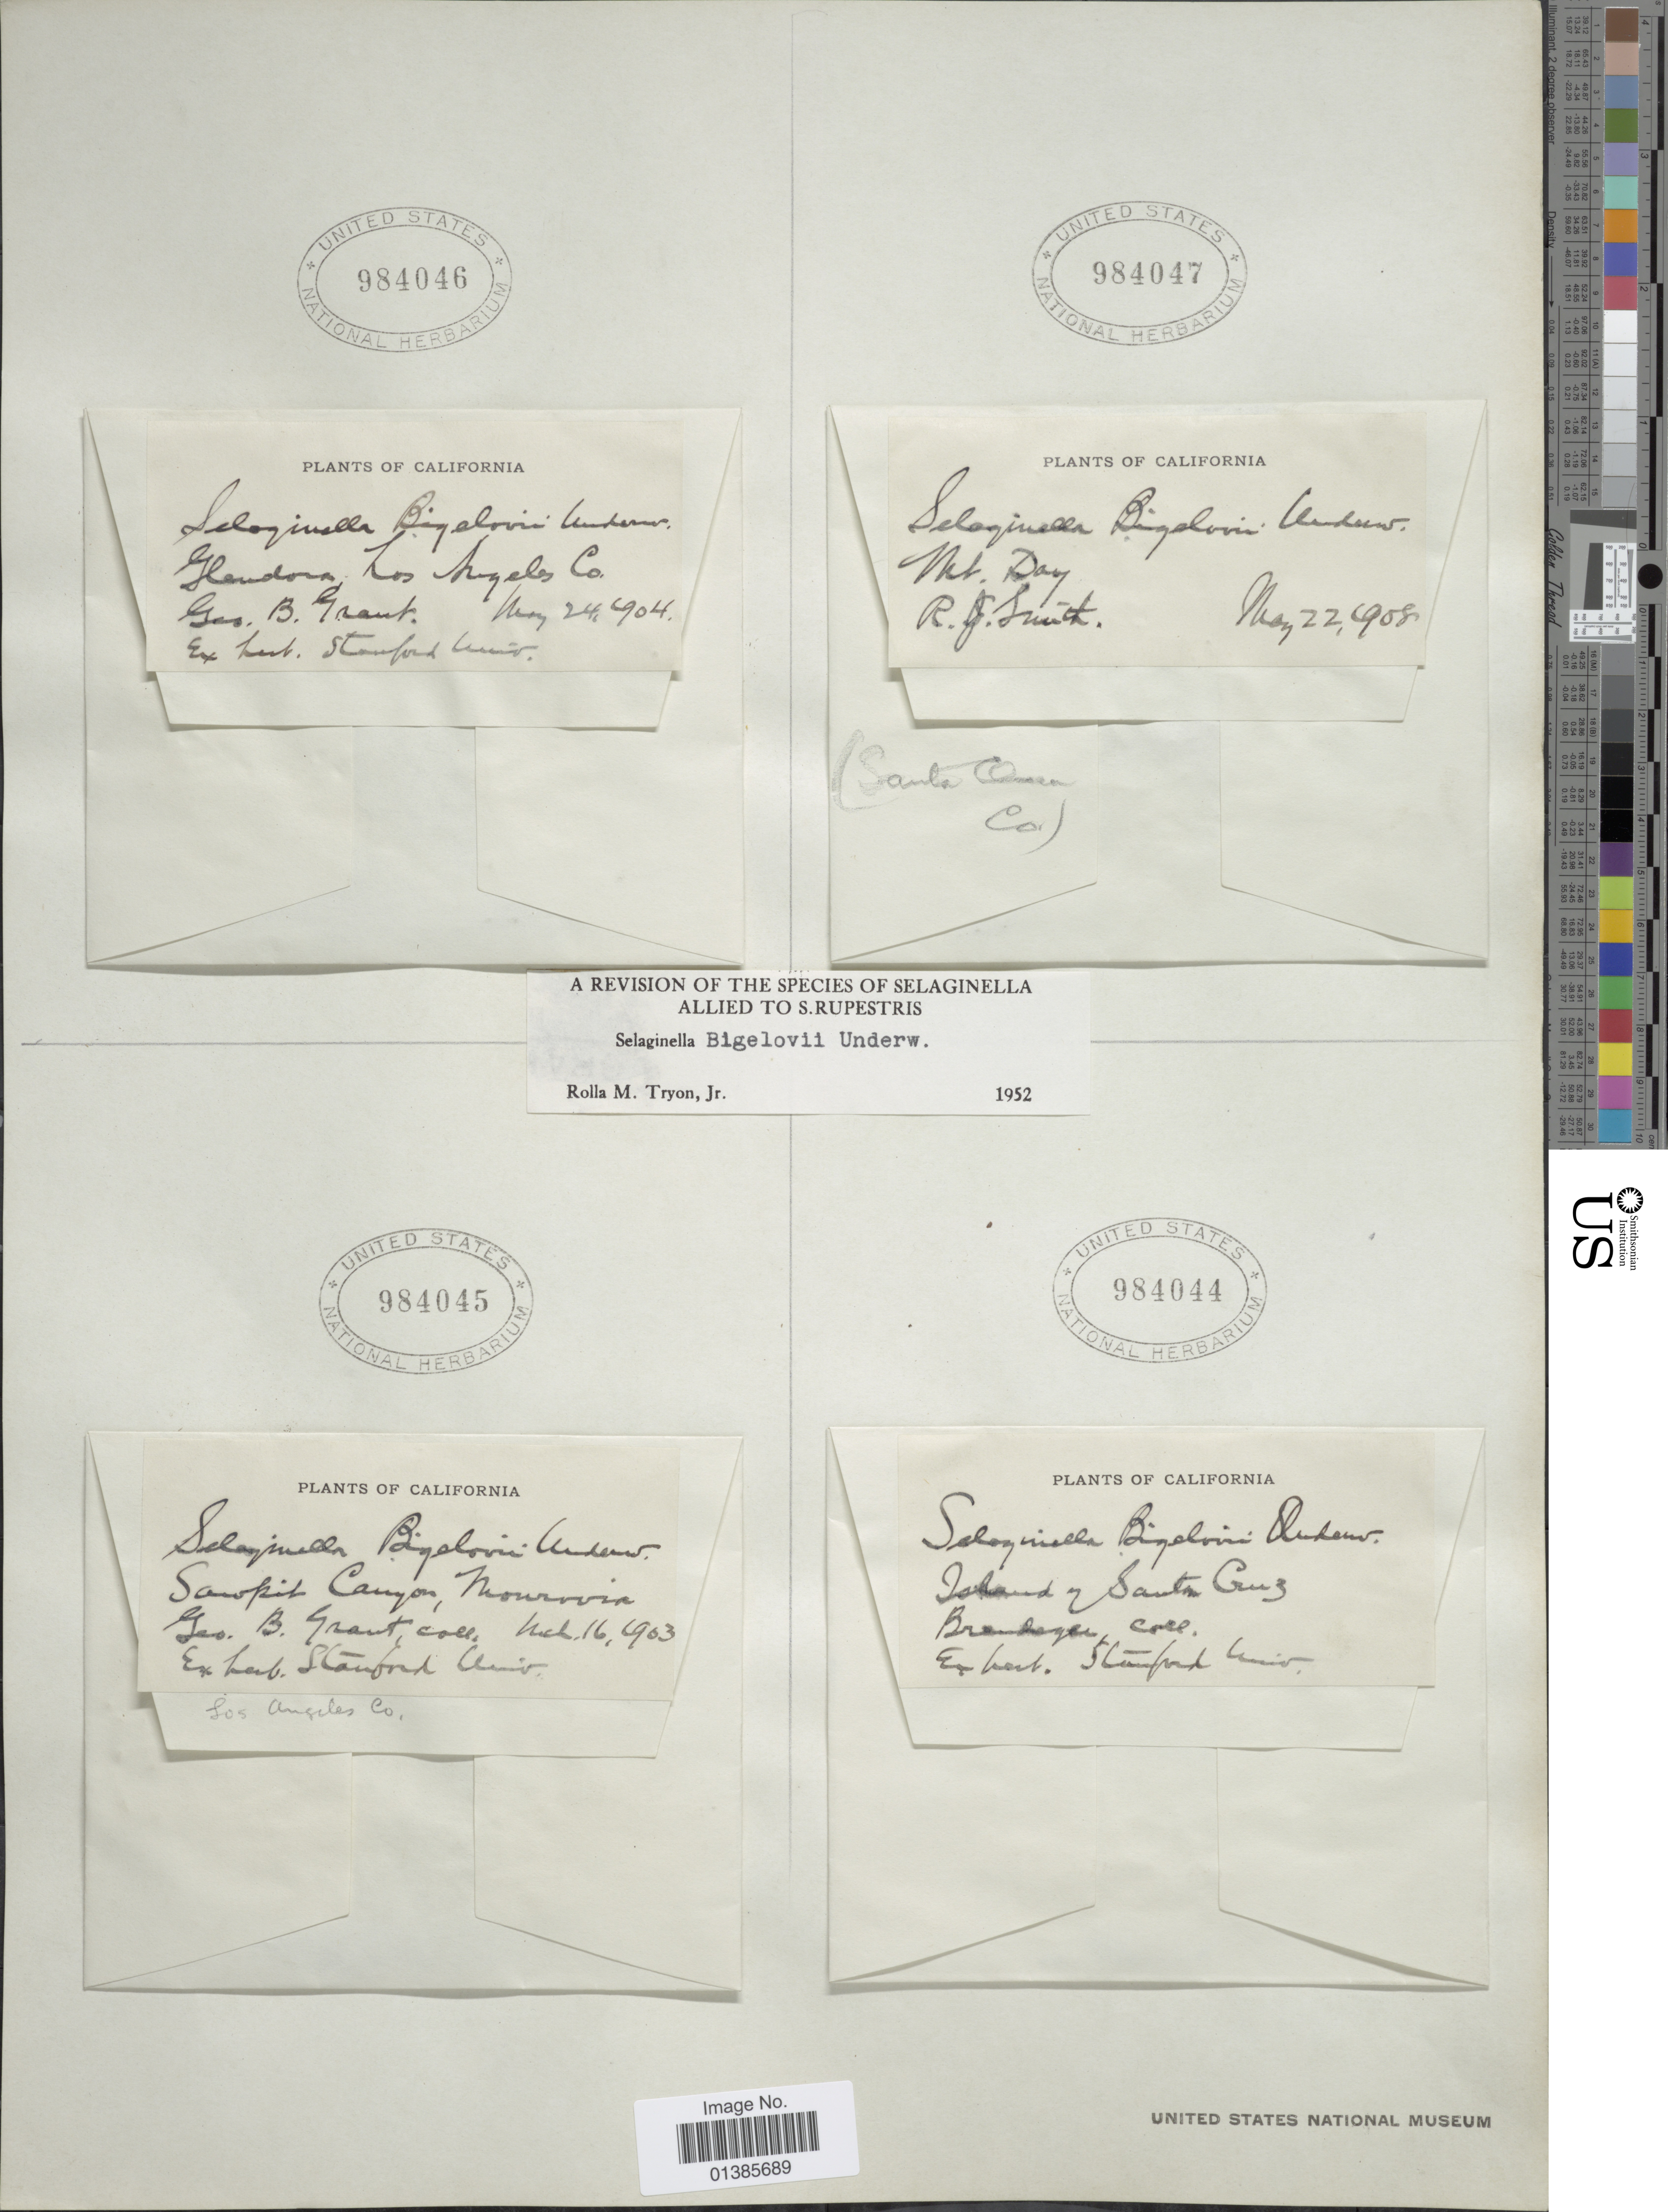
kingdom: Plantae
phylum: Tracheophyta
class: Lycopodiopsida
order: Selaginellales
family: Selaginellaceae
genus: Selaginella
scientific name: Selaginella bigelovii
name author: Underw.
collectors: -- Brandegee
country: United States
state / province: California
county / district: Santa Barbara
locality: Island of Santa Cruz.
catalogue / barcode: US 984044